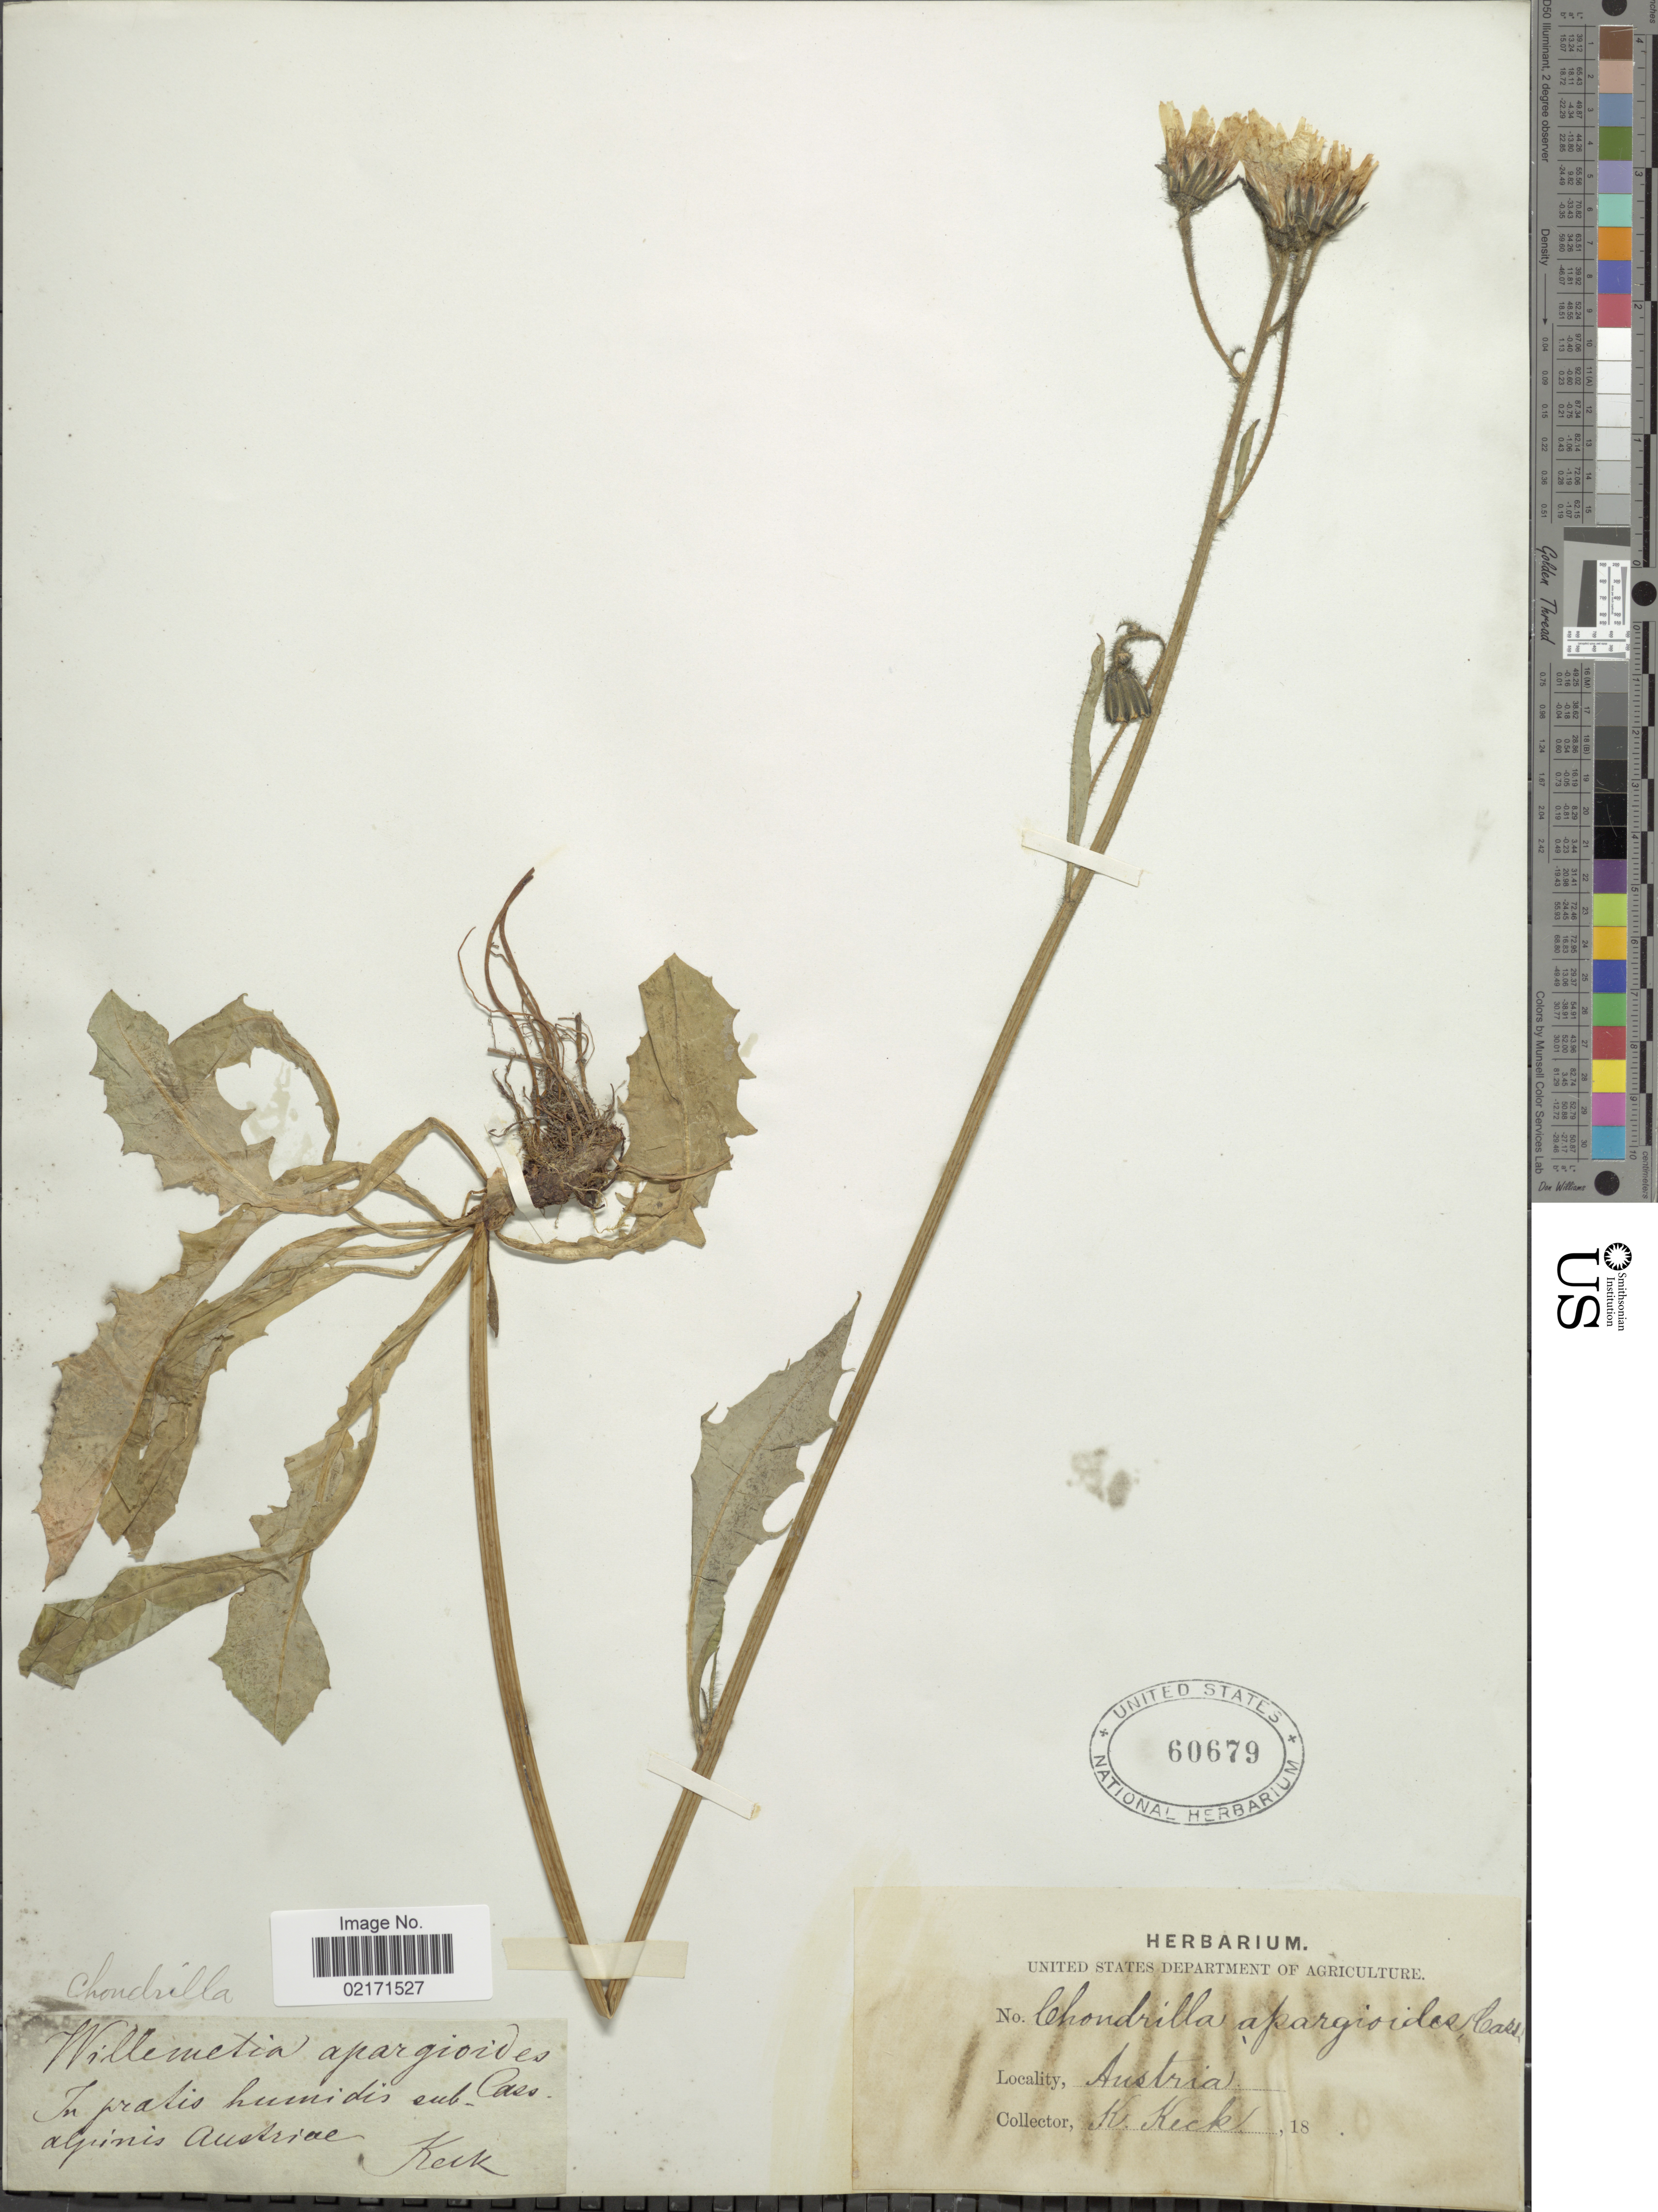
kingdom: Plantae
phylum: Tracheophyta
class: Magnoliopsida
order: Asterales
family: Asteraceae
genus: Willemetia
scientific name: Willemetia stipitata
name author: (Jacq.) Dalla Torre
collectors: K. Keck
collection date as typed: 18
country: Austria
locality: In pralis humidis sub Caes. alpinis Austriae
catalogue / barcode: US 60679